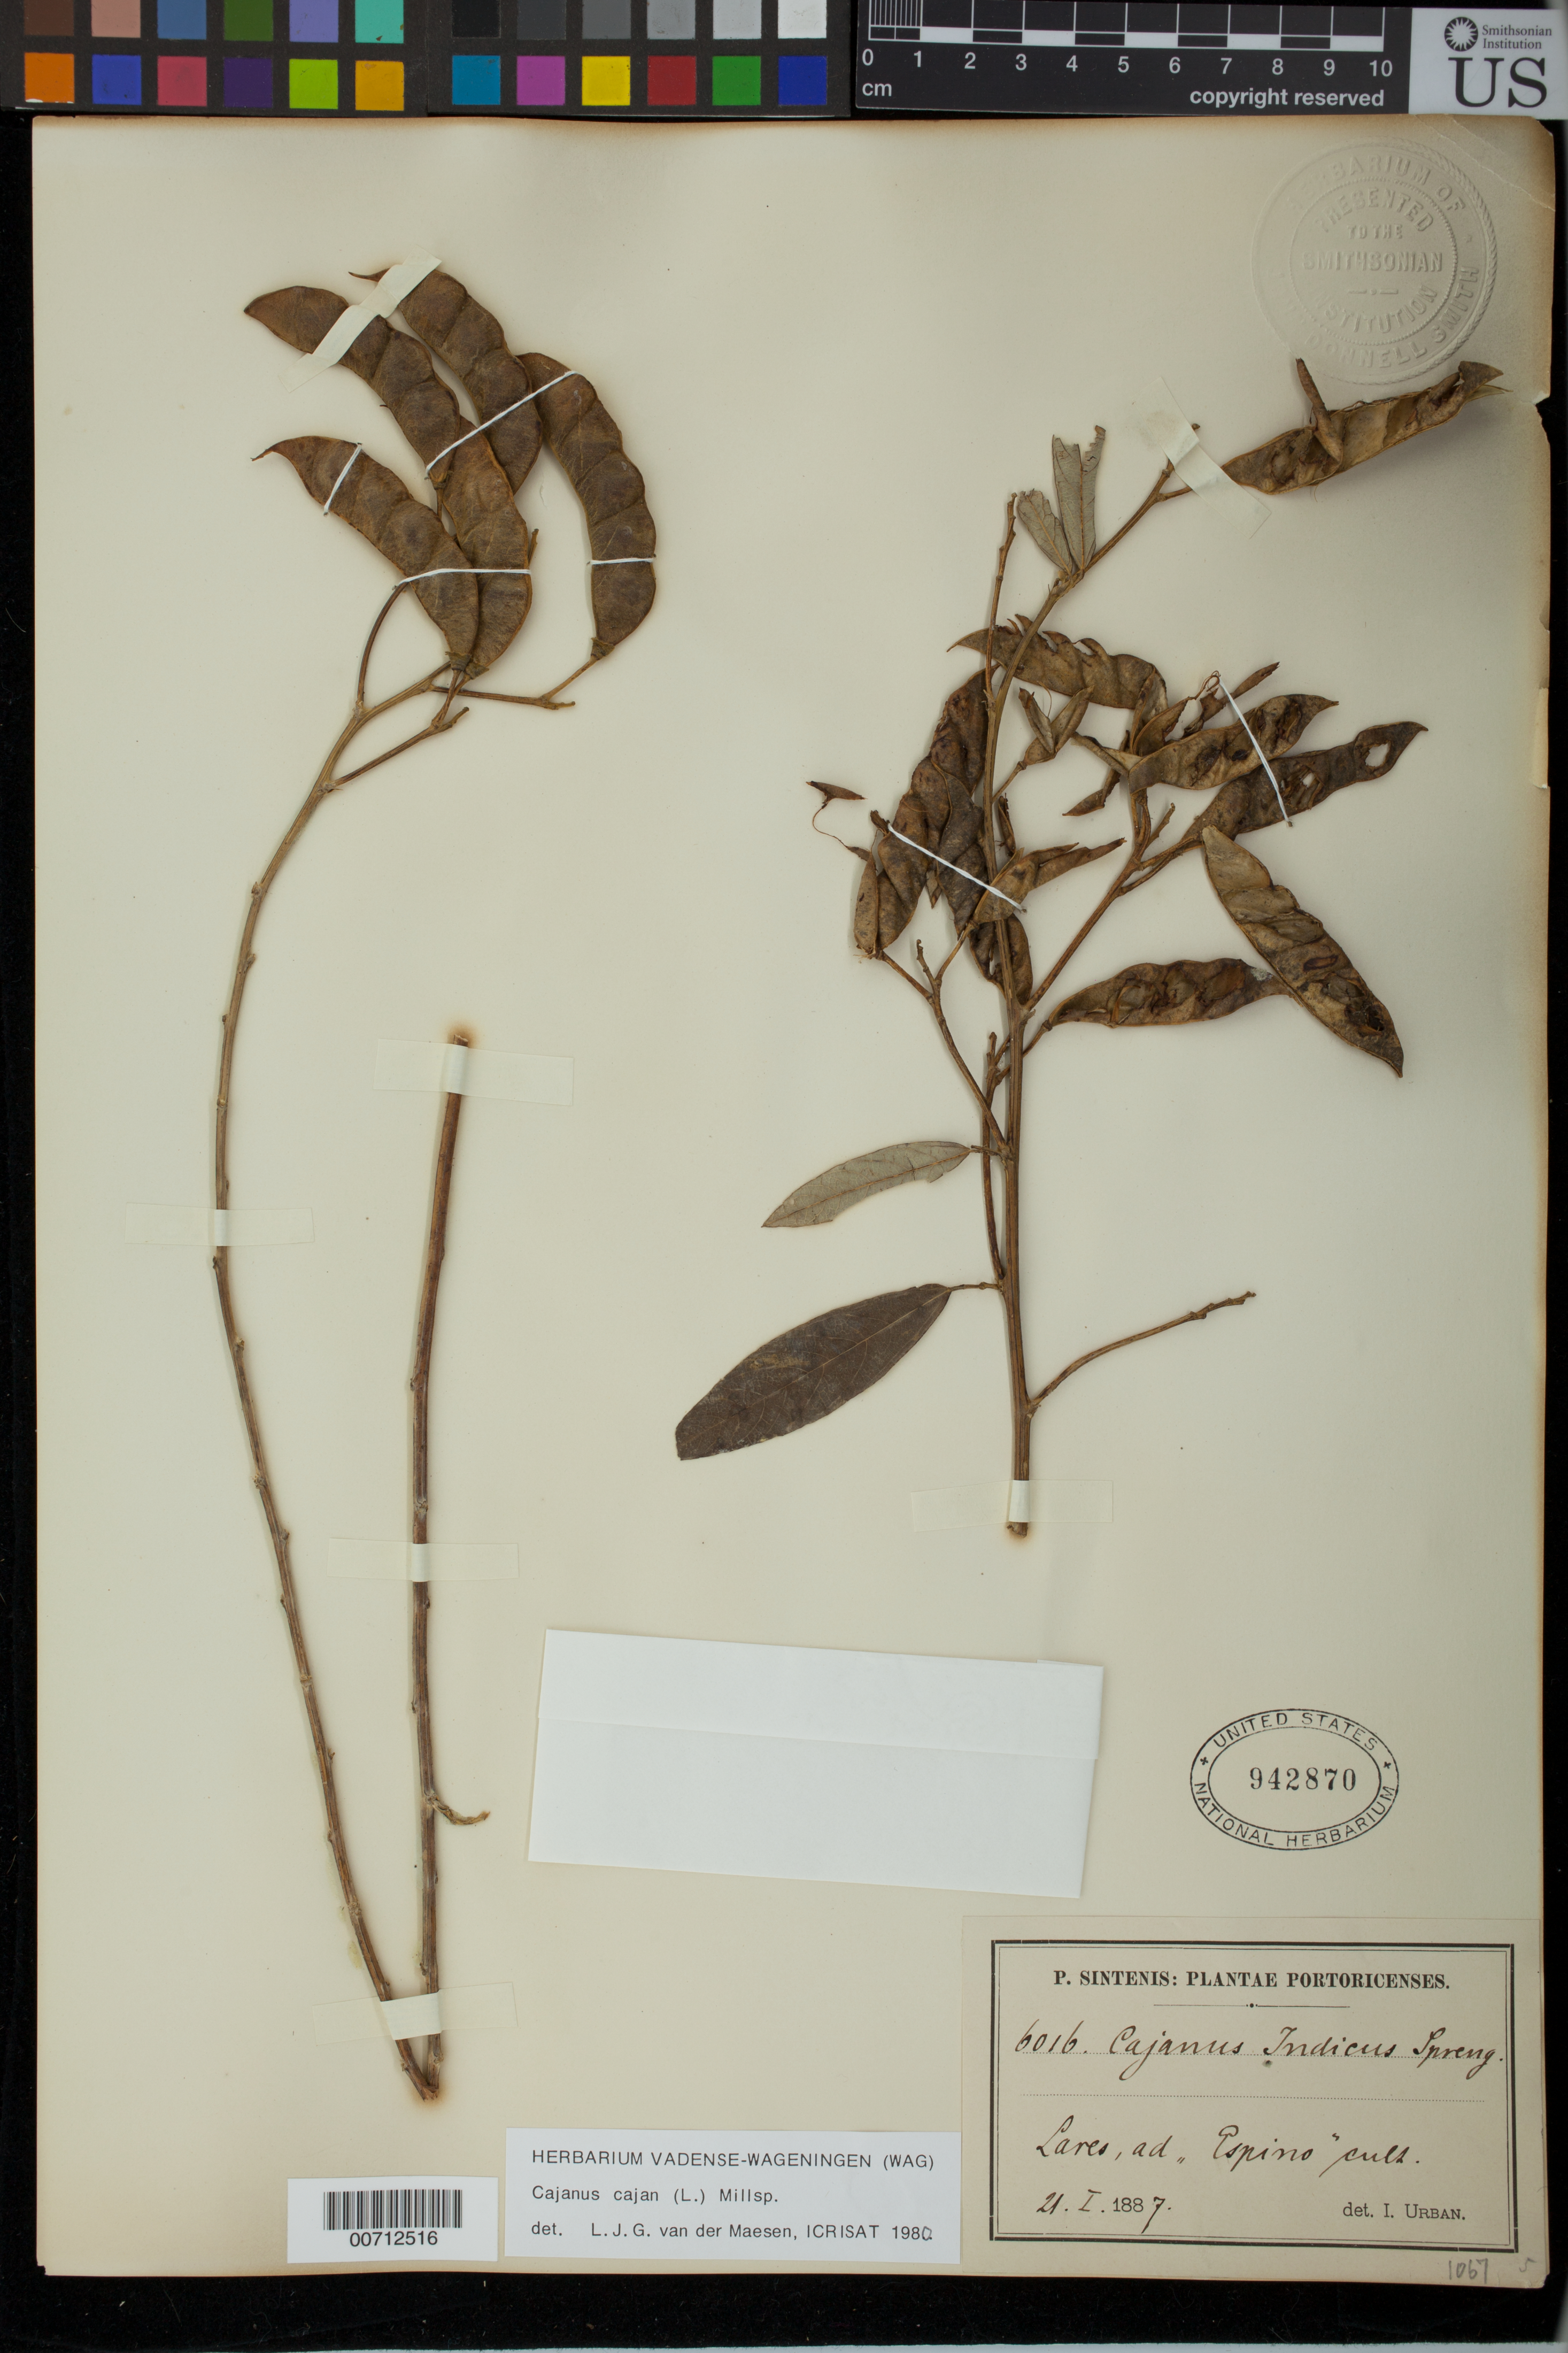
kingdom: Plantae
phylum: Tracheophyta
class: Magnoliopsida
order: Fabales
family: Fabaceae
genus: Cajanus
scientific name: Cajanus cajan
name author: (L.) Huth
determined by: Van Der Maesen, L. J. G., (WAG), Wageningen University (Netherlands)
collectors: P. Sintenis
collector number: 6016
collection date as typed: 21 Jan 1887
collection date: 1887-01-21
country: Puerto Rico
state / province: Lares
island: Greater Antilles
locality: as "Espino" cult.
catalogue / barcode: US 942870